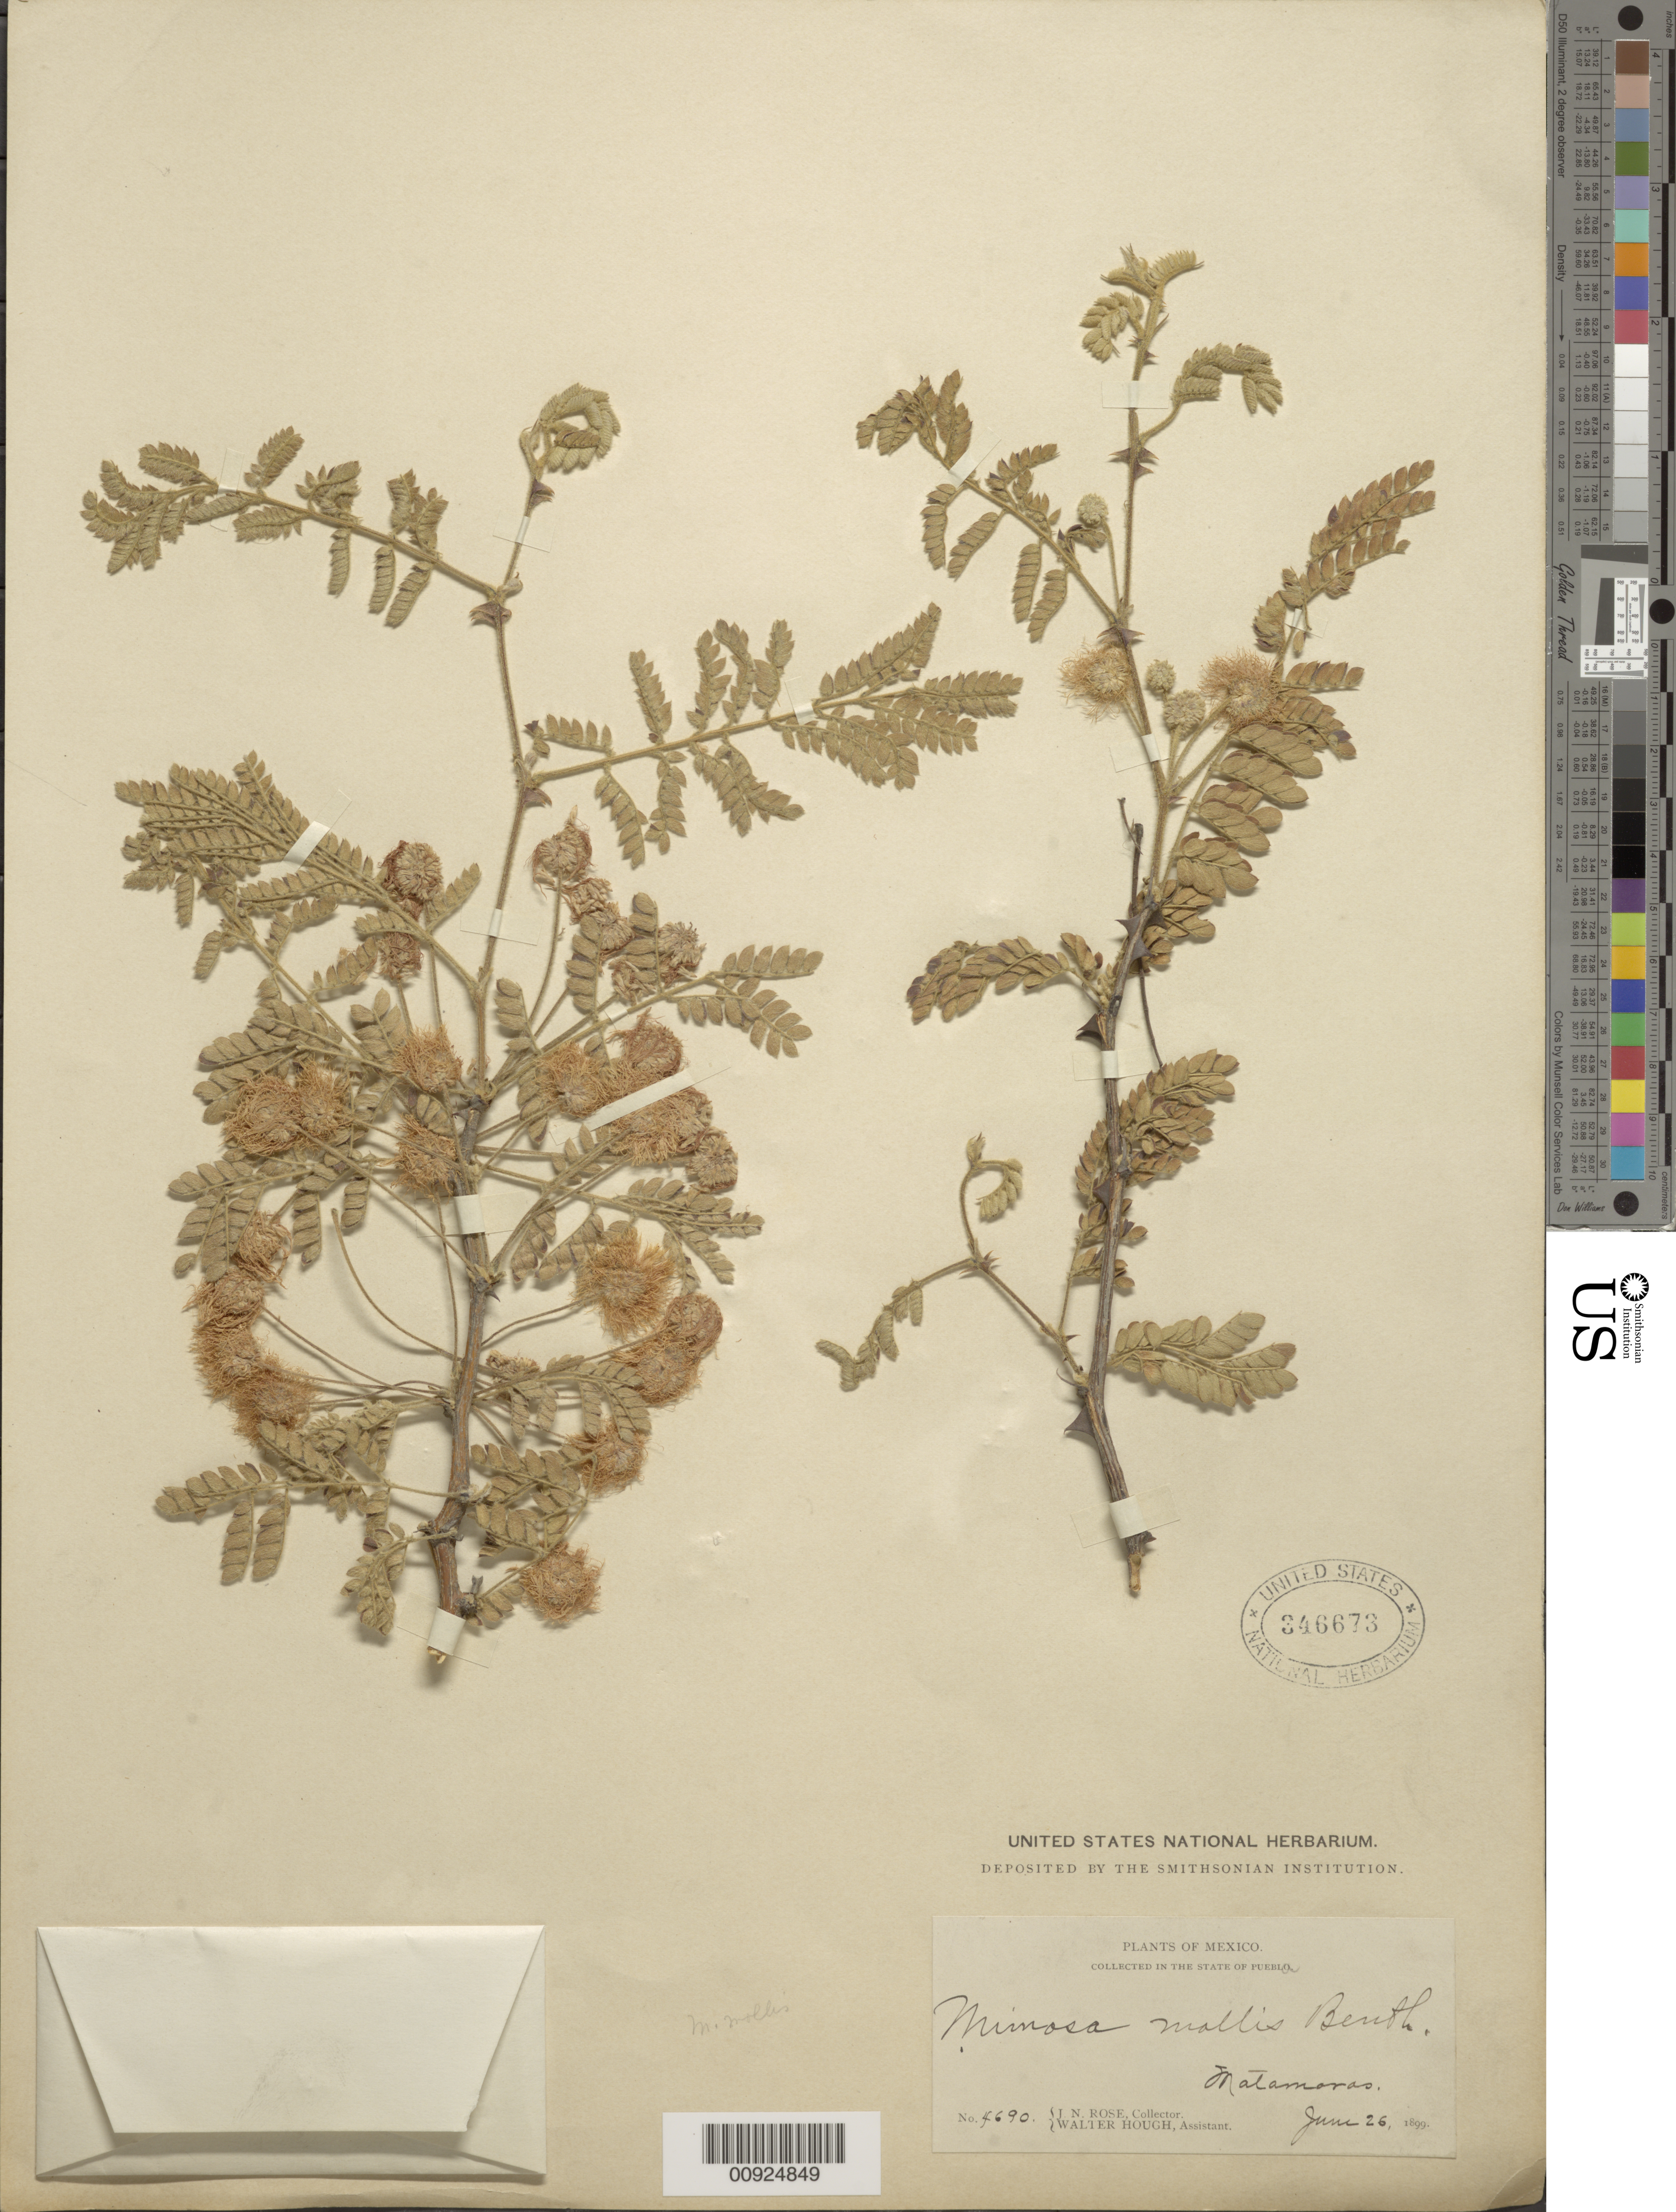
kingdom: Plantae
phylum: Tracheophyta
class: Magnoliopsida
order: Fabales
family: Fabaceae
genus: Mimosa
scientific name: Mimosa mollis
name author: Benth.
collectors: J. N. Rose & W. Hough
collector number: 4690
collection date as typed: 26 Jun 1899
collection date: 1899-06-26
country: Mexico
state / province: Puebla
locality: Matamoros, State of Puebla.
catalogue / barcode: US 346673